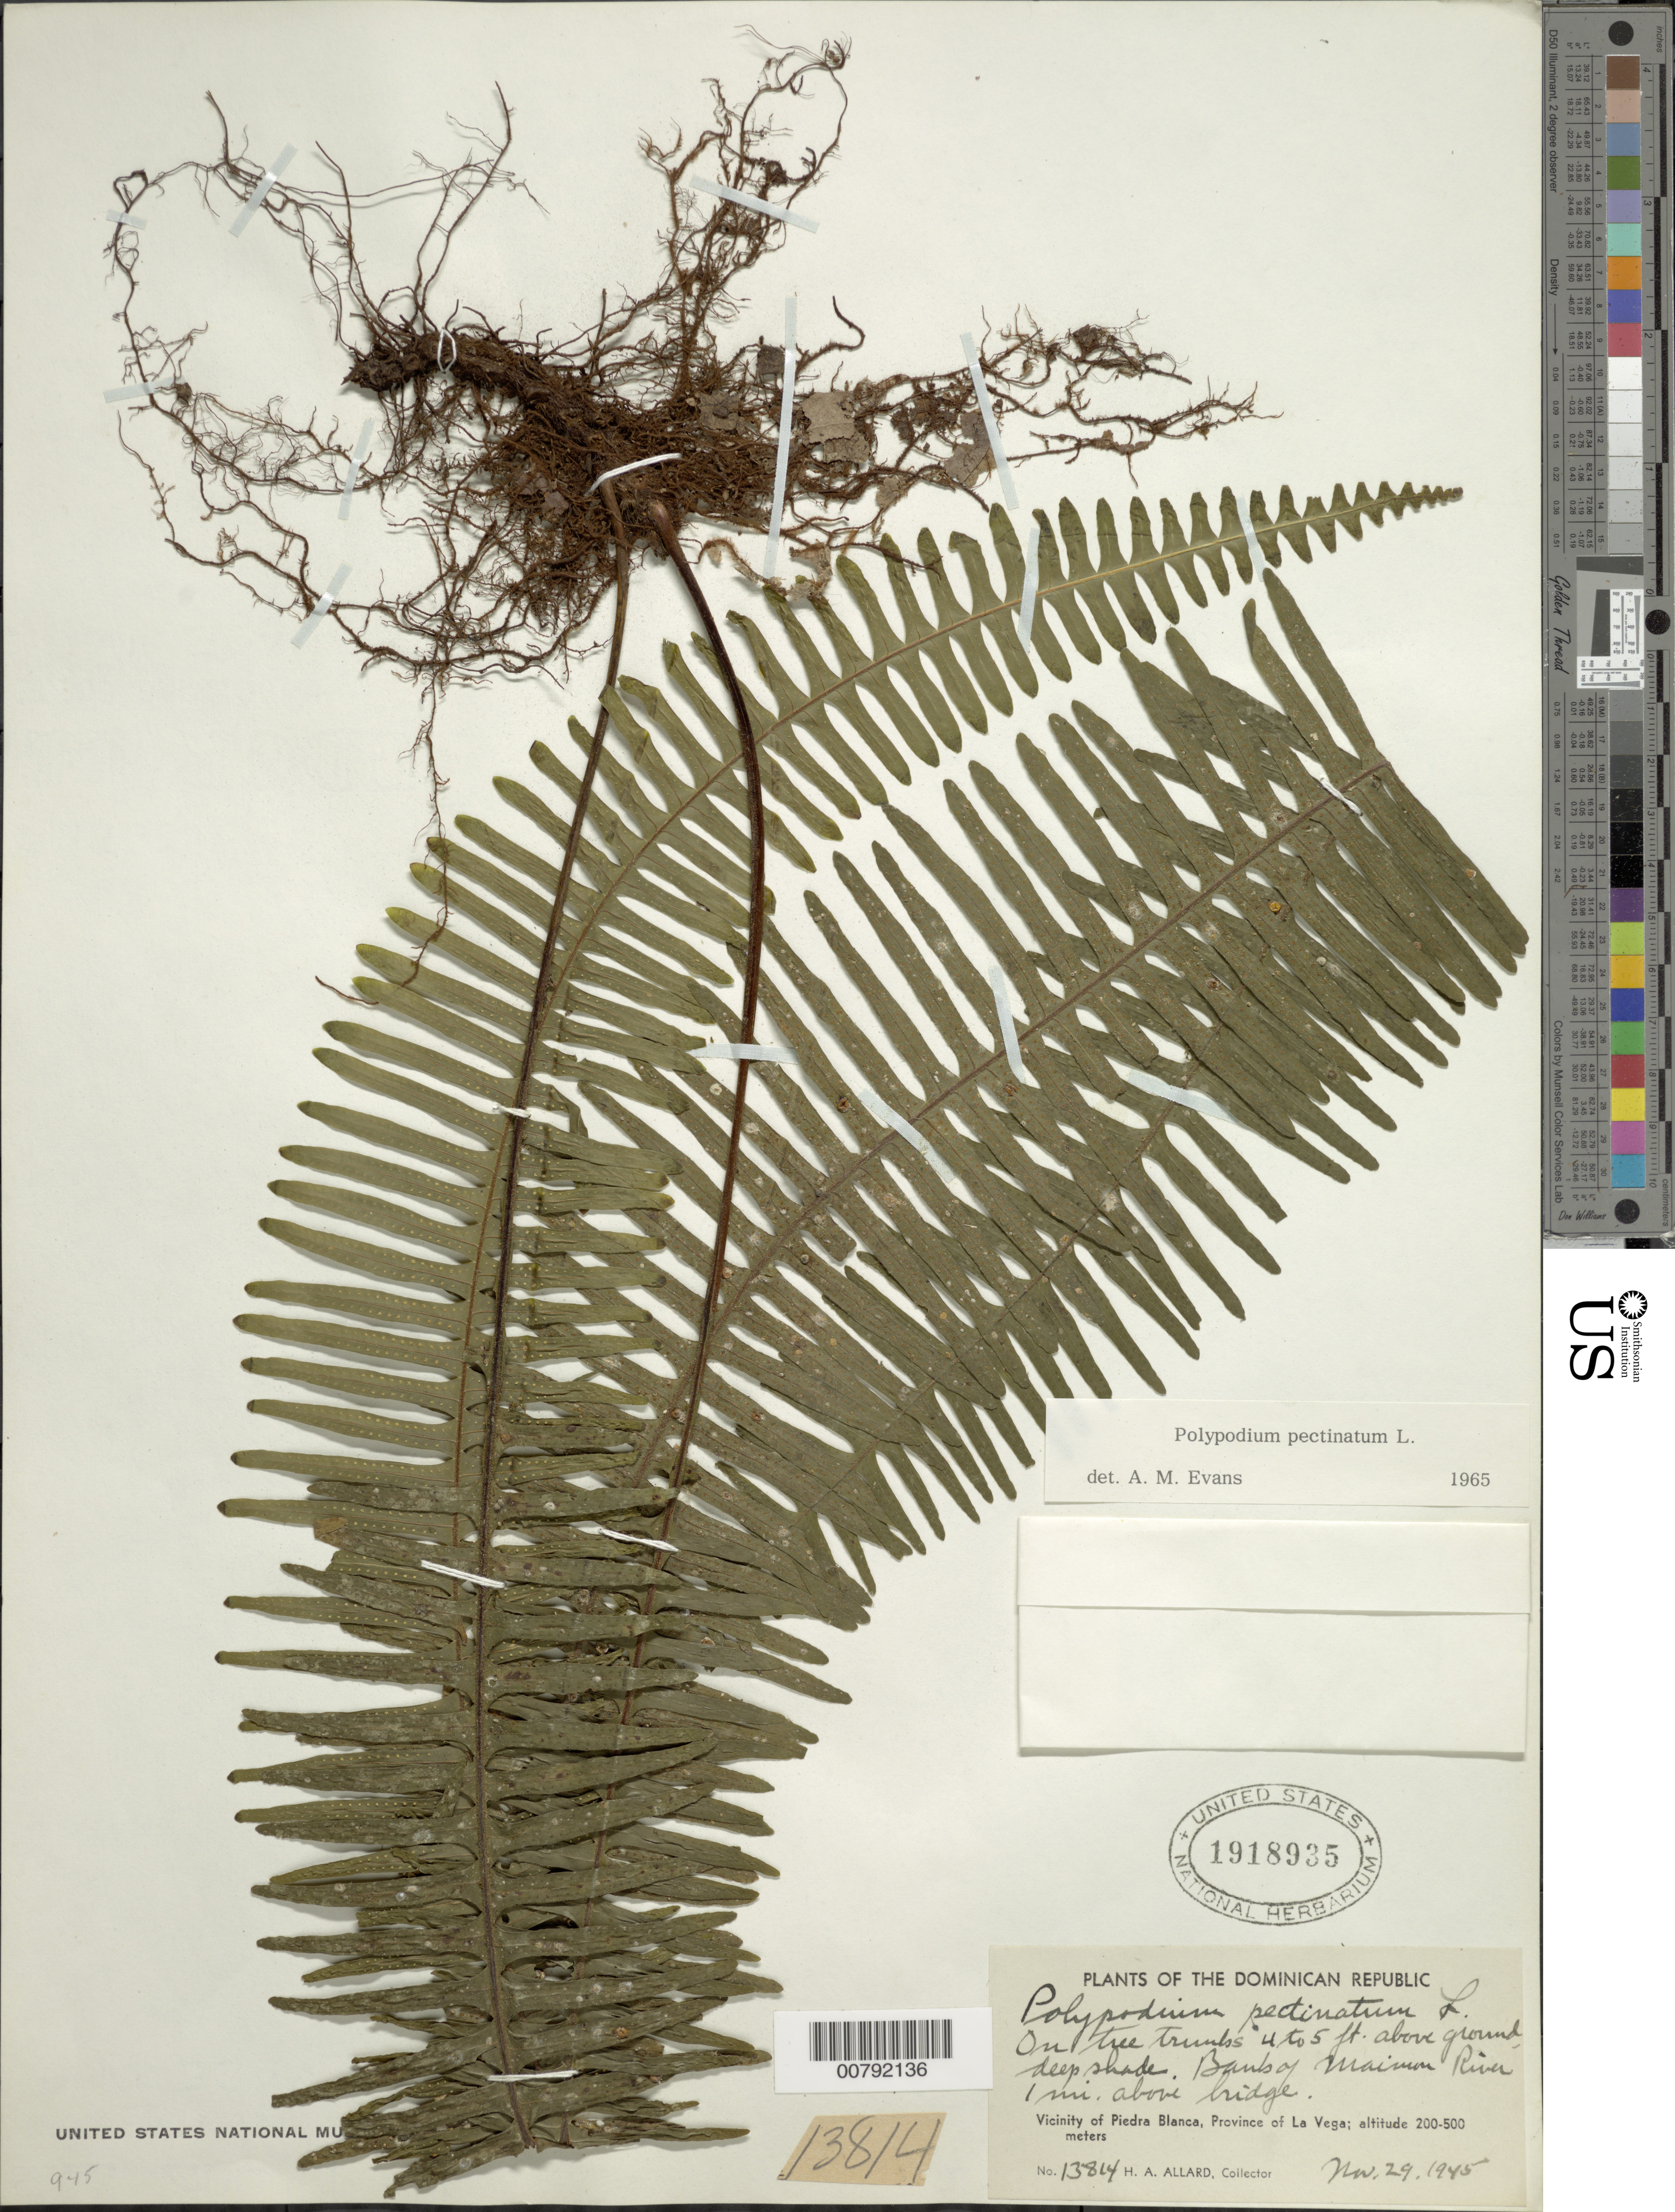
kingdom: Plantae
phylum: Tracheophyta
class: Polypodiopsida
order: Polypodiales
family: Polypodiaceae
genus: Pecluma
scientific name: Pecluma pectinata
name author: (L.) M.G. Price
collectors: H. A. Allard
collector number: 13814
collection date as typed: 29 Nov 1945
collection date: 1945-11-29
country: Dominican Republic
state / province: La Vega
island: Hispaniola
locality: Piedra Blanca, bank of Maimon River, 1 mile above bridge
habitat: Deep shade on riverbank, on tree trunks 4-5 feet above ground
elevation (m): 200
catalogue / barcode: US 1918935